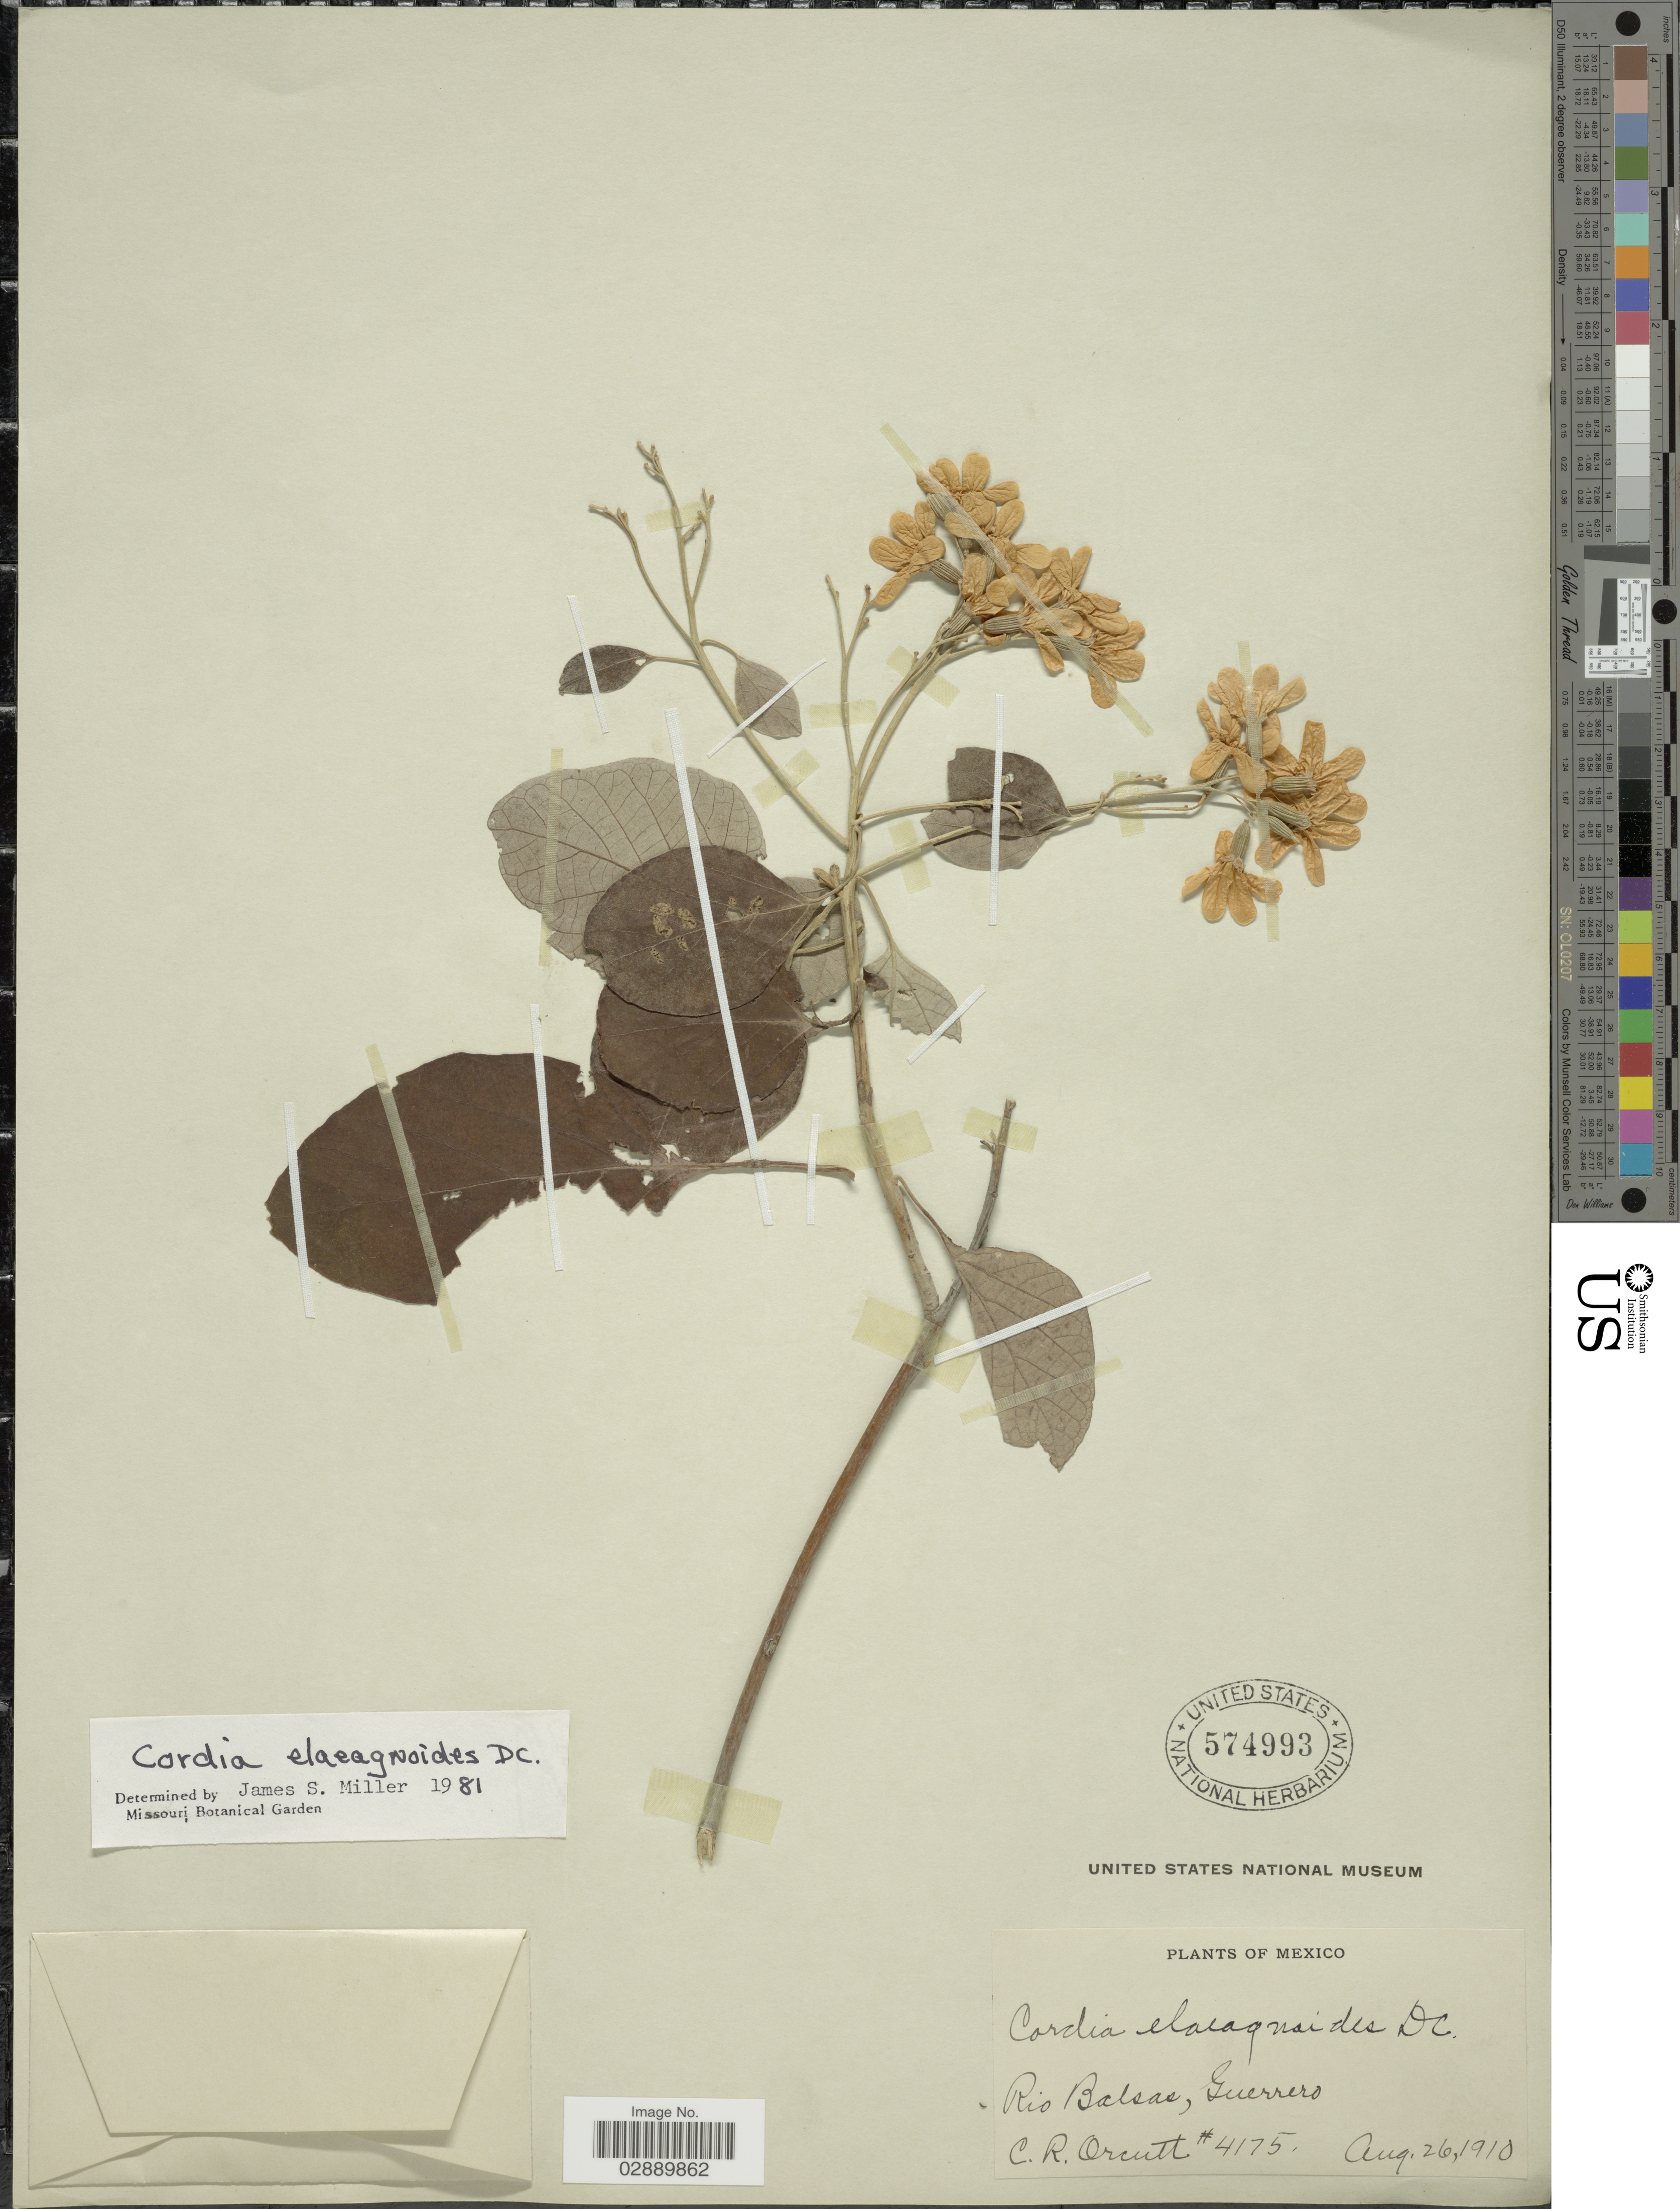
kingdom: Plantae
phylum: Tracheophyta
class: Magnoliopsida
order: Boraginales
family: Cordiaceae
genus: Cordia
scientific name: Cordia elaeagnoides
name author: A. DC.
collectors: C. R. Orcutt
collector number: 4175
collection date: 1910-08-26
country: Mexico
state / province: Guerrero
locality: Rio Balsas.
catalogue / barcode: US 574993